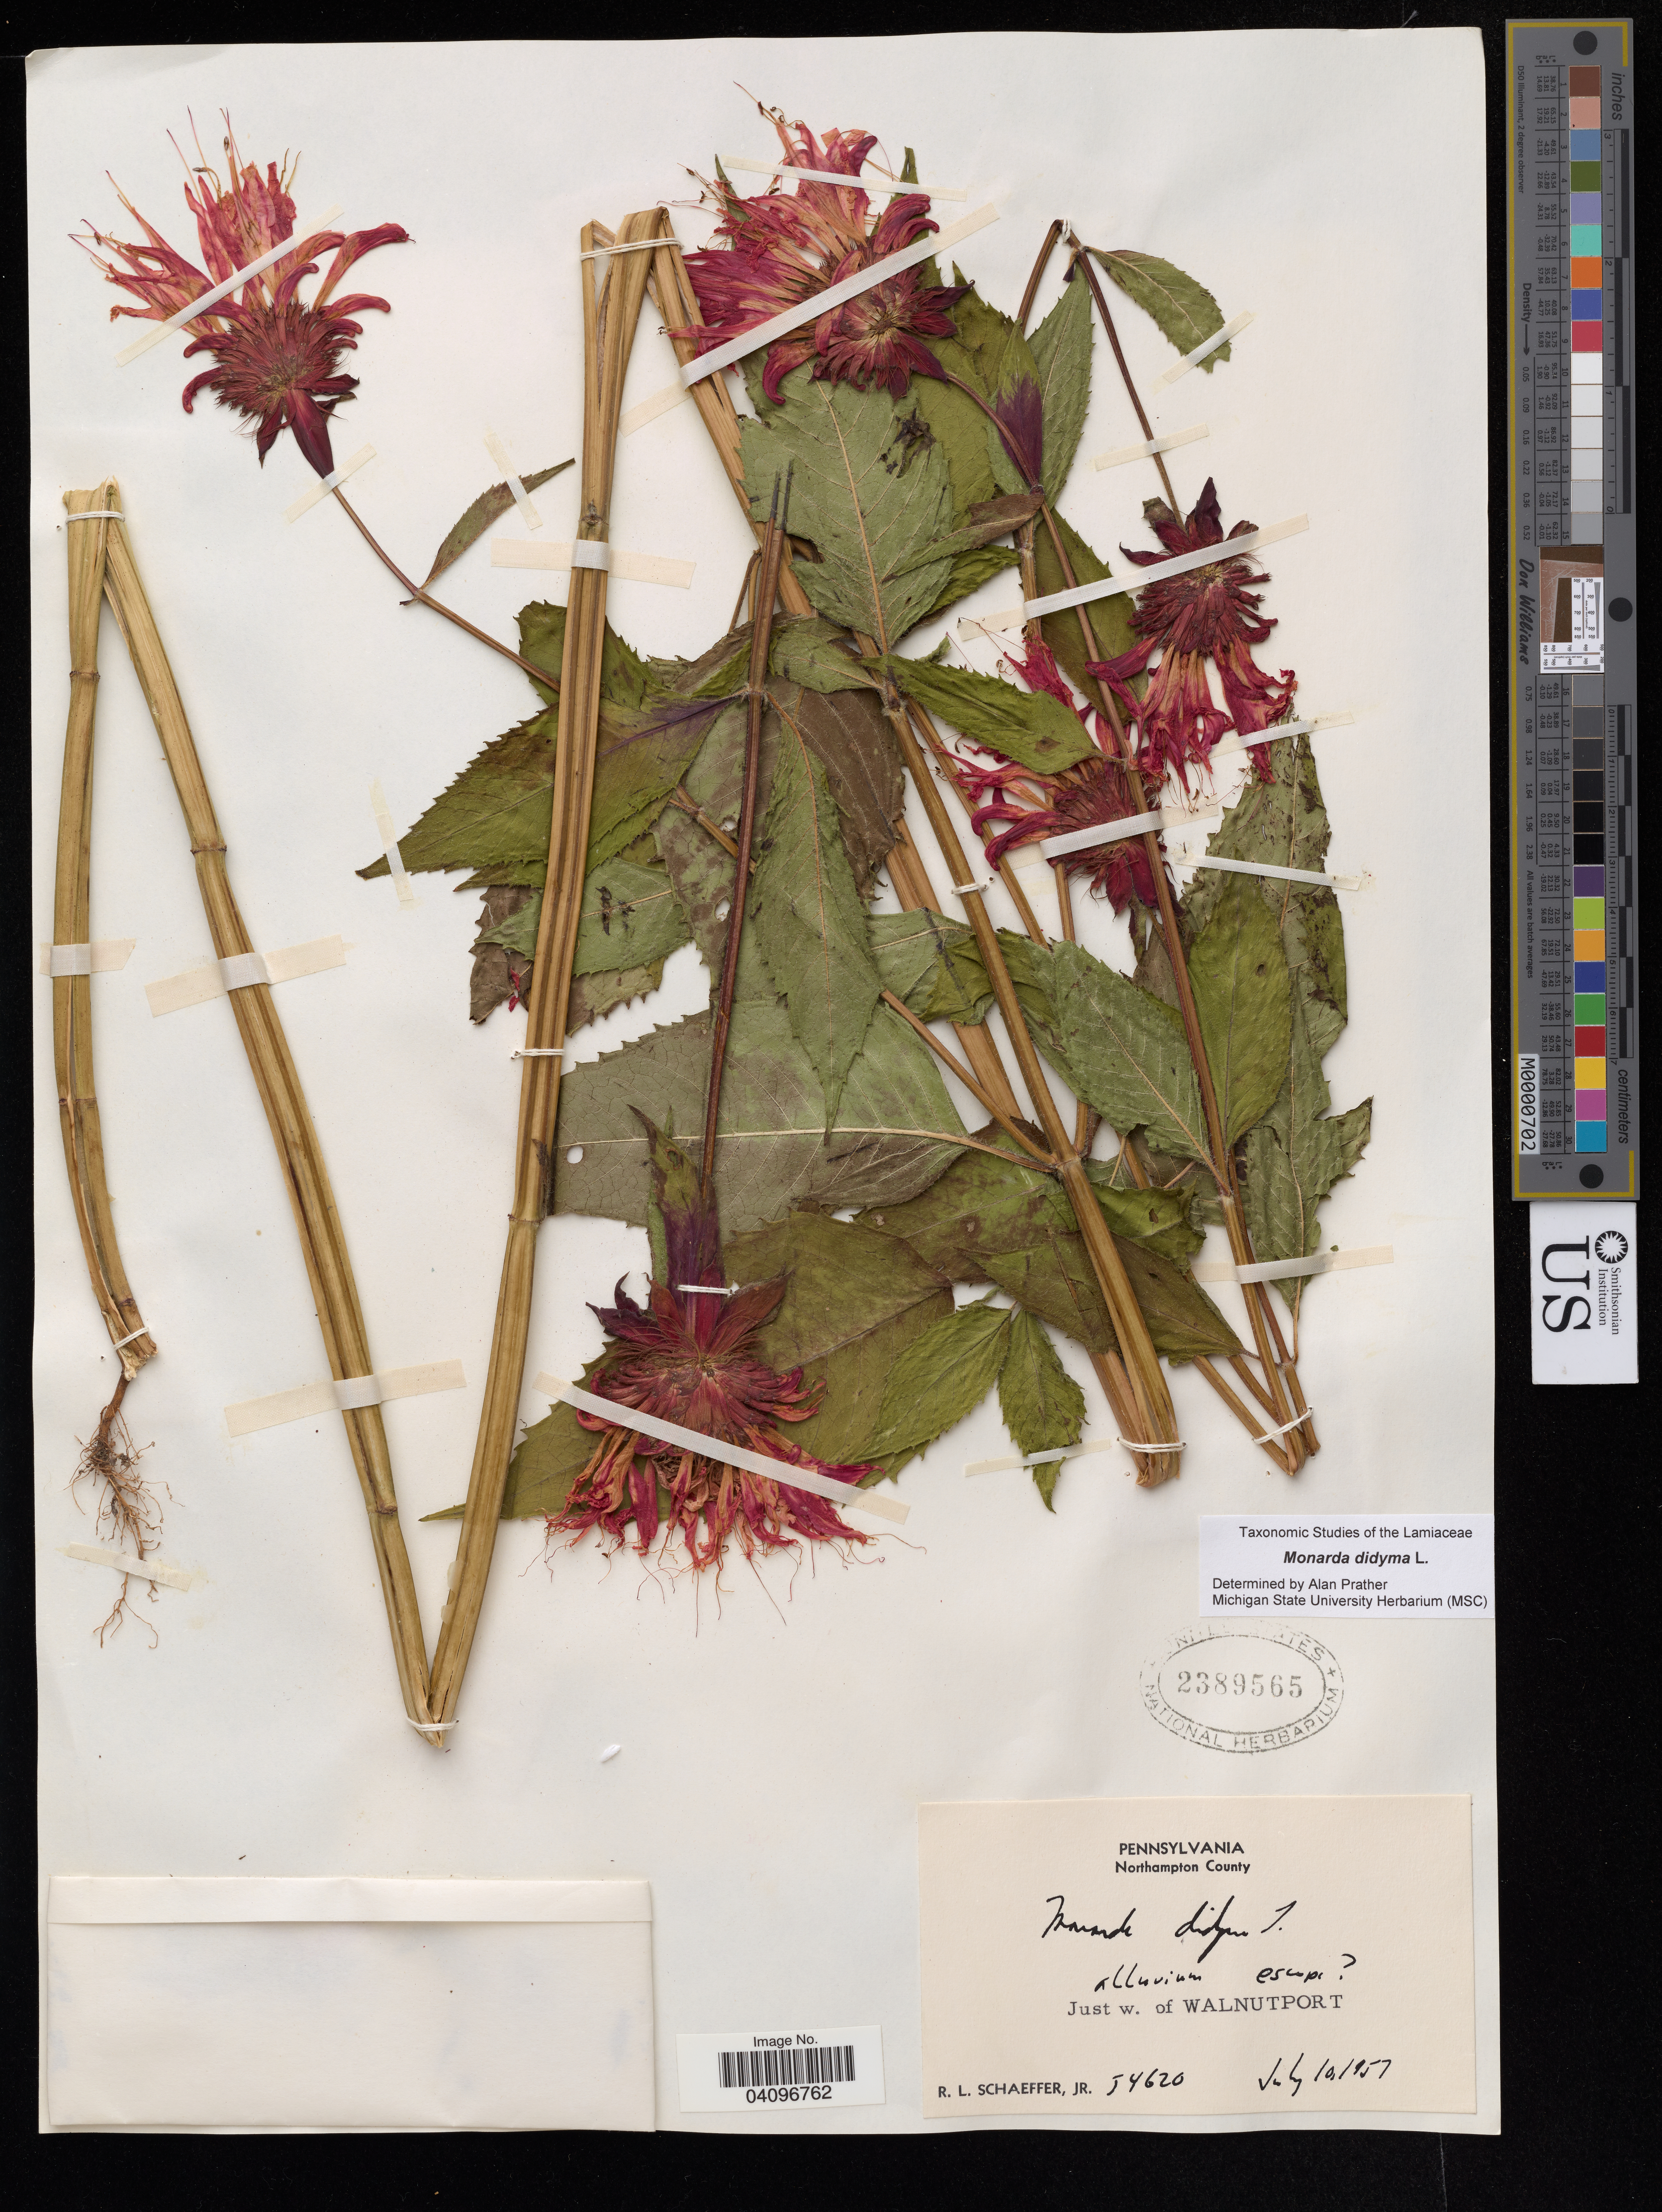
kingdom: Plantae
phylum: Tracheophyta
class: Magnoliopsida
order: Lamiales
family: Lamiaceae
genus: Monarda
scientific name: Monarda didyma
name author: L.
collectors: R. Schaeffen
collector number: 54620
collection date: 1957-07-10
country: United States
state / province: Pennsylvania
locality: Northampton. Just w. of Walnutport.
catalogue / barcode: US 2389565